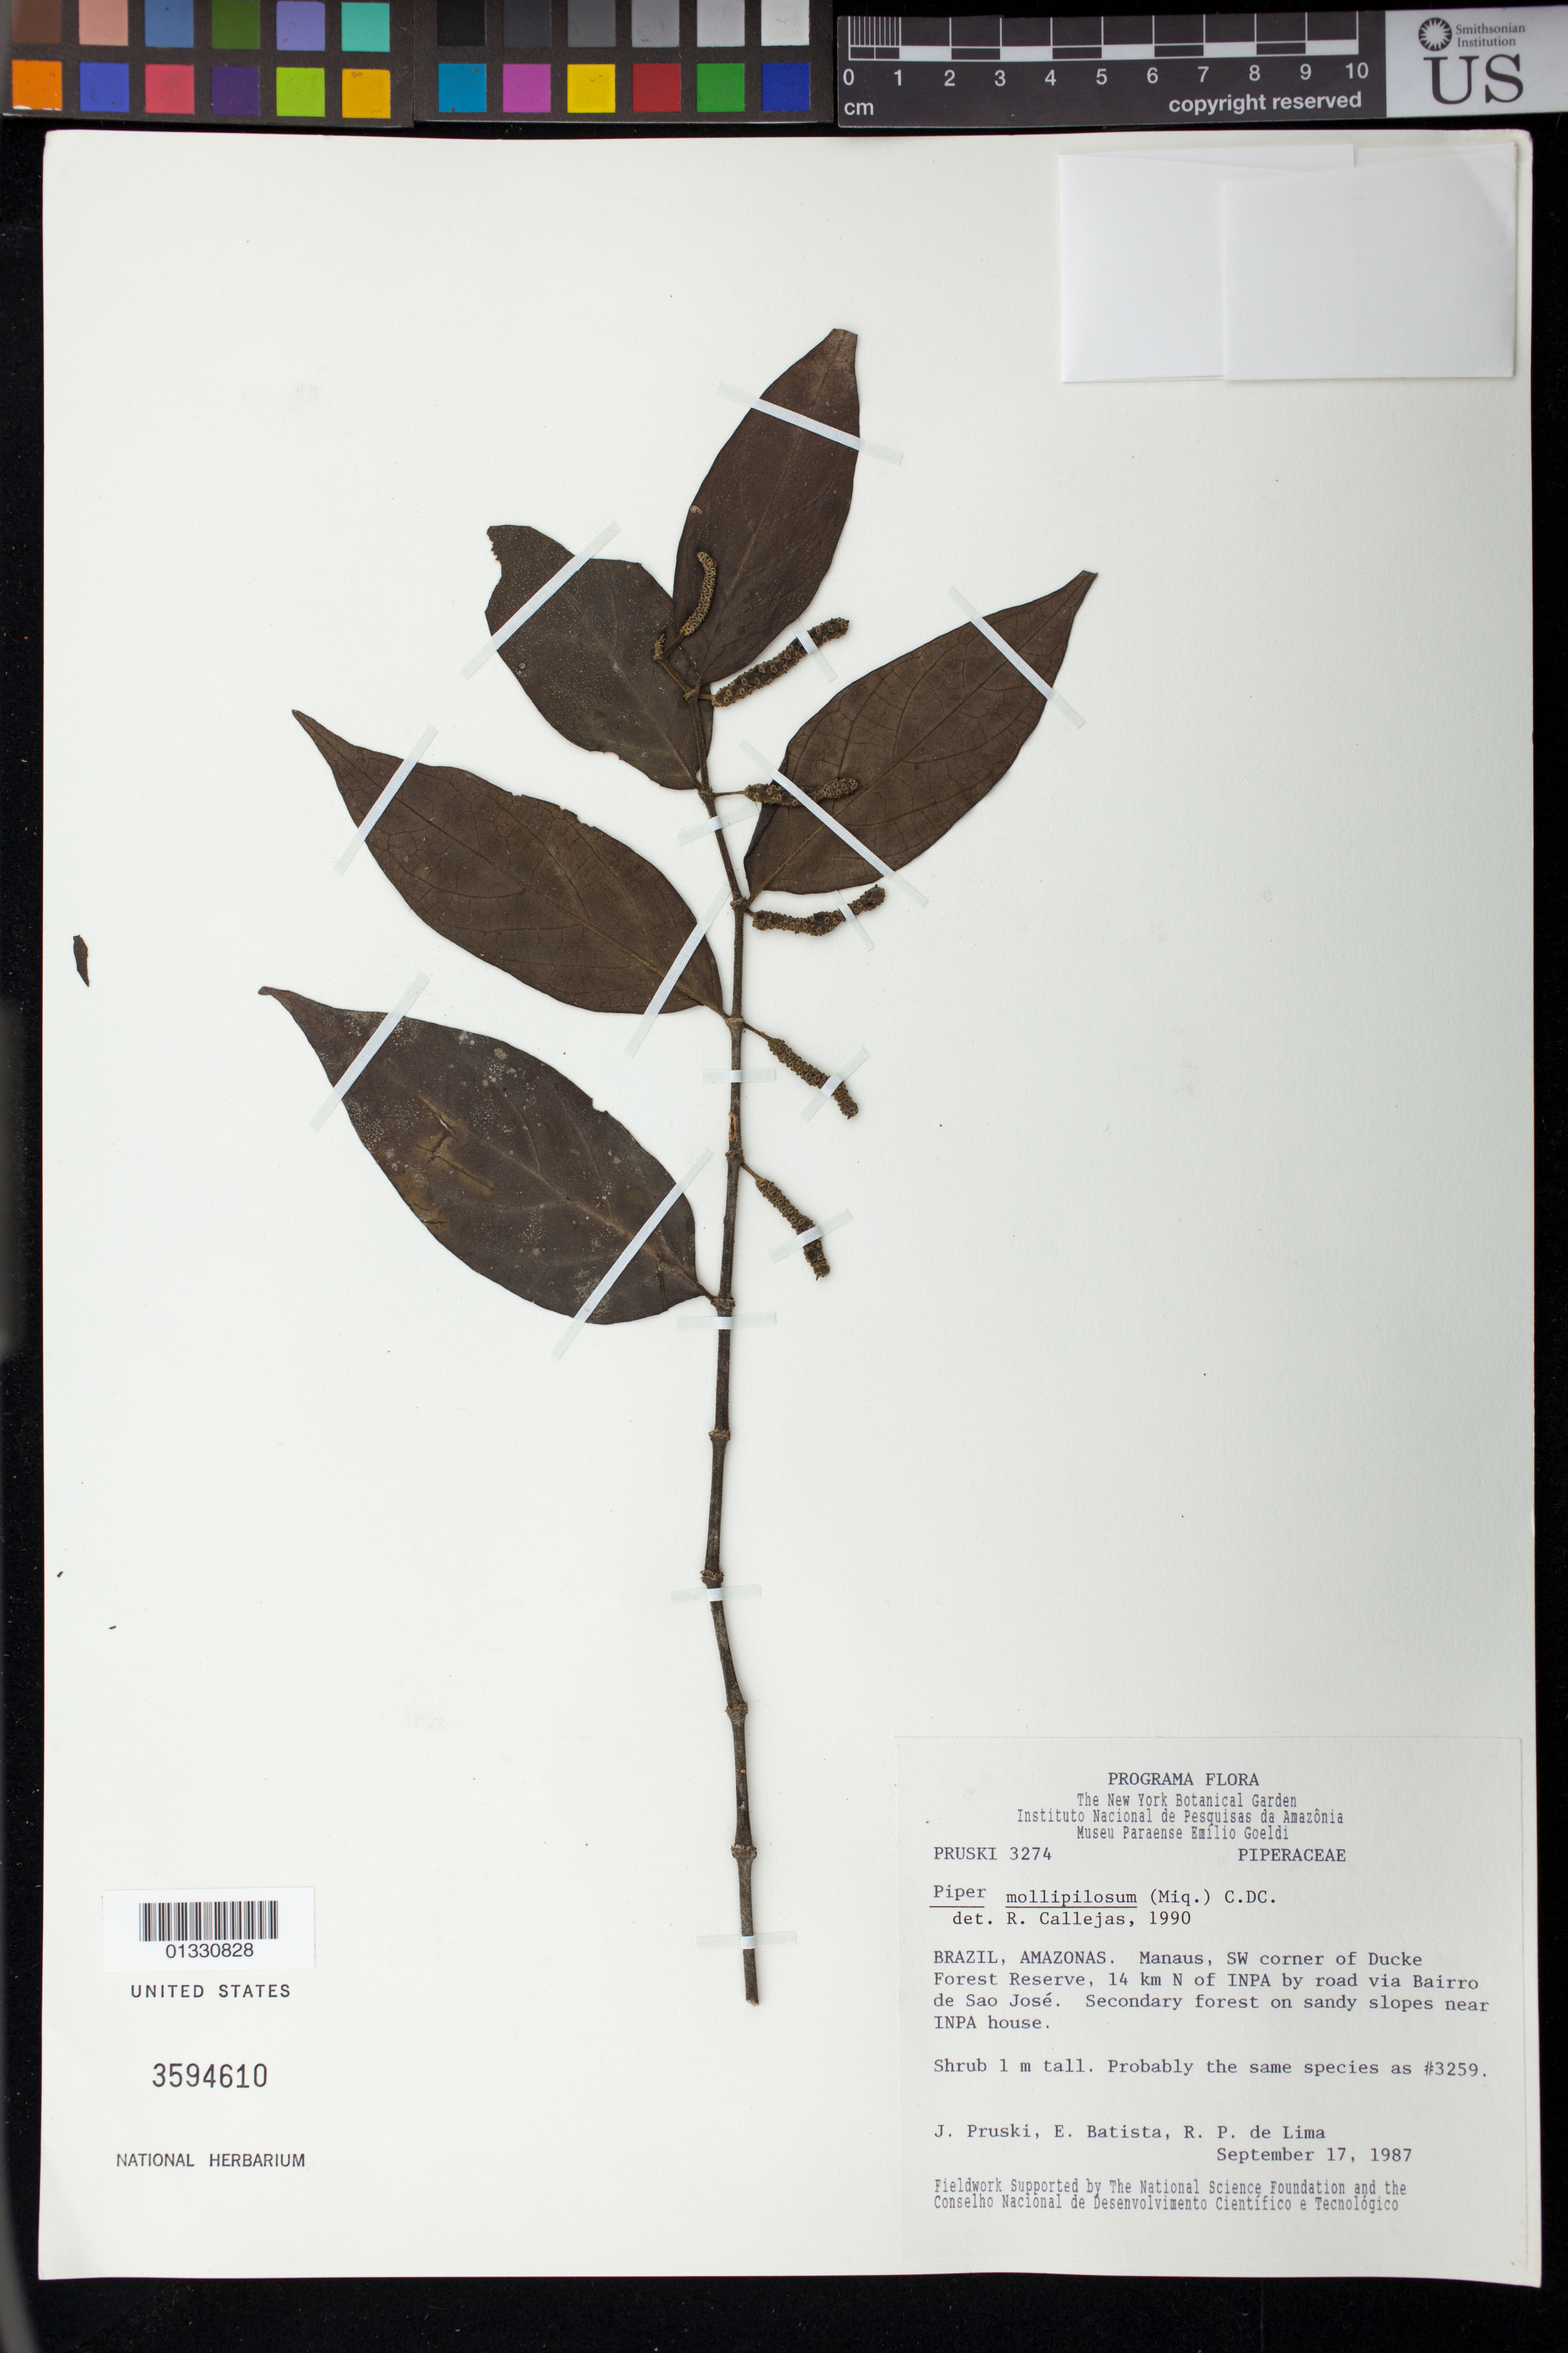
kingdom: Plantae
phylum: Tracheophyta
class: Magnoliopsida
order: Piperales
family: Piperaceae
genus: Piper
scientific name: Piper mollipilosum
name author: C. DC.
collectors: J. F. Pruski, E. Batista & R. P. Lima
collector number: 3274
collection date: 1987-09-17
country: Brazil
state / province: Amazonas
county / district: Manaus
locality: SW corner of Ducke Forest Reserve, 14 Km N of INPA by road via Bairro de São José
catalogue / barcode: US 3594610